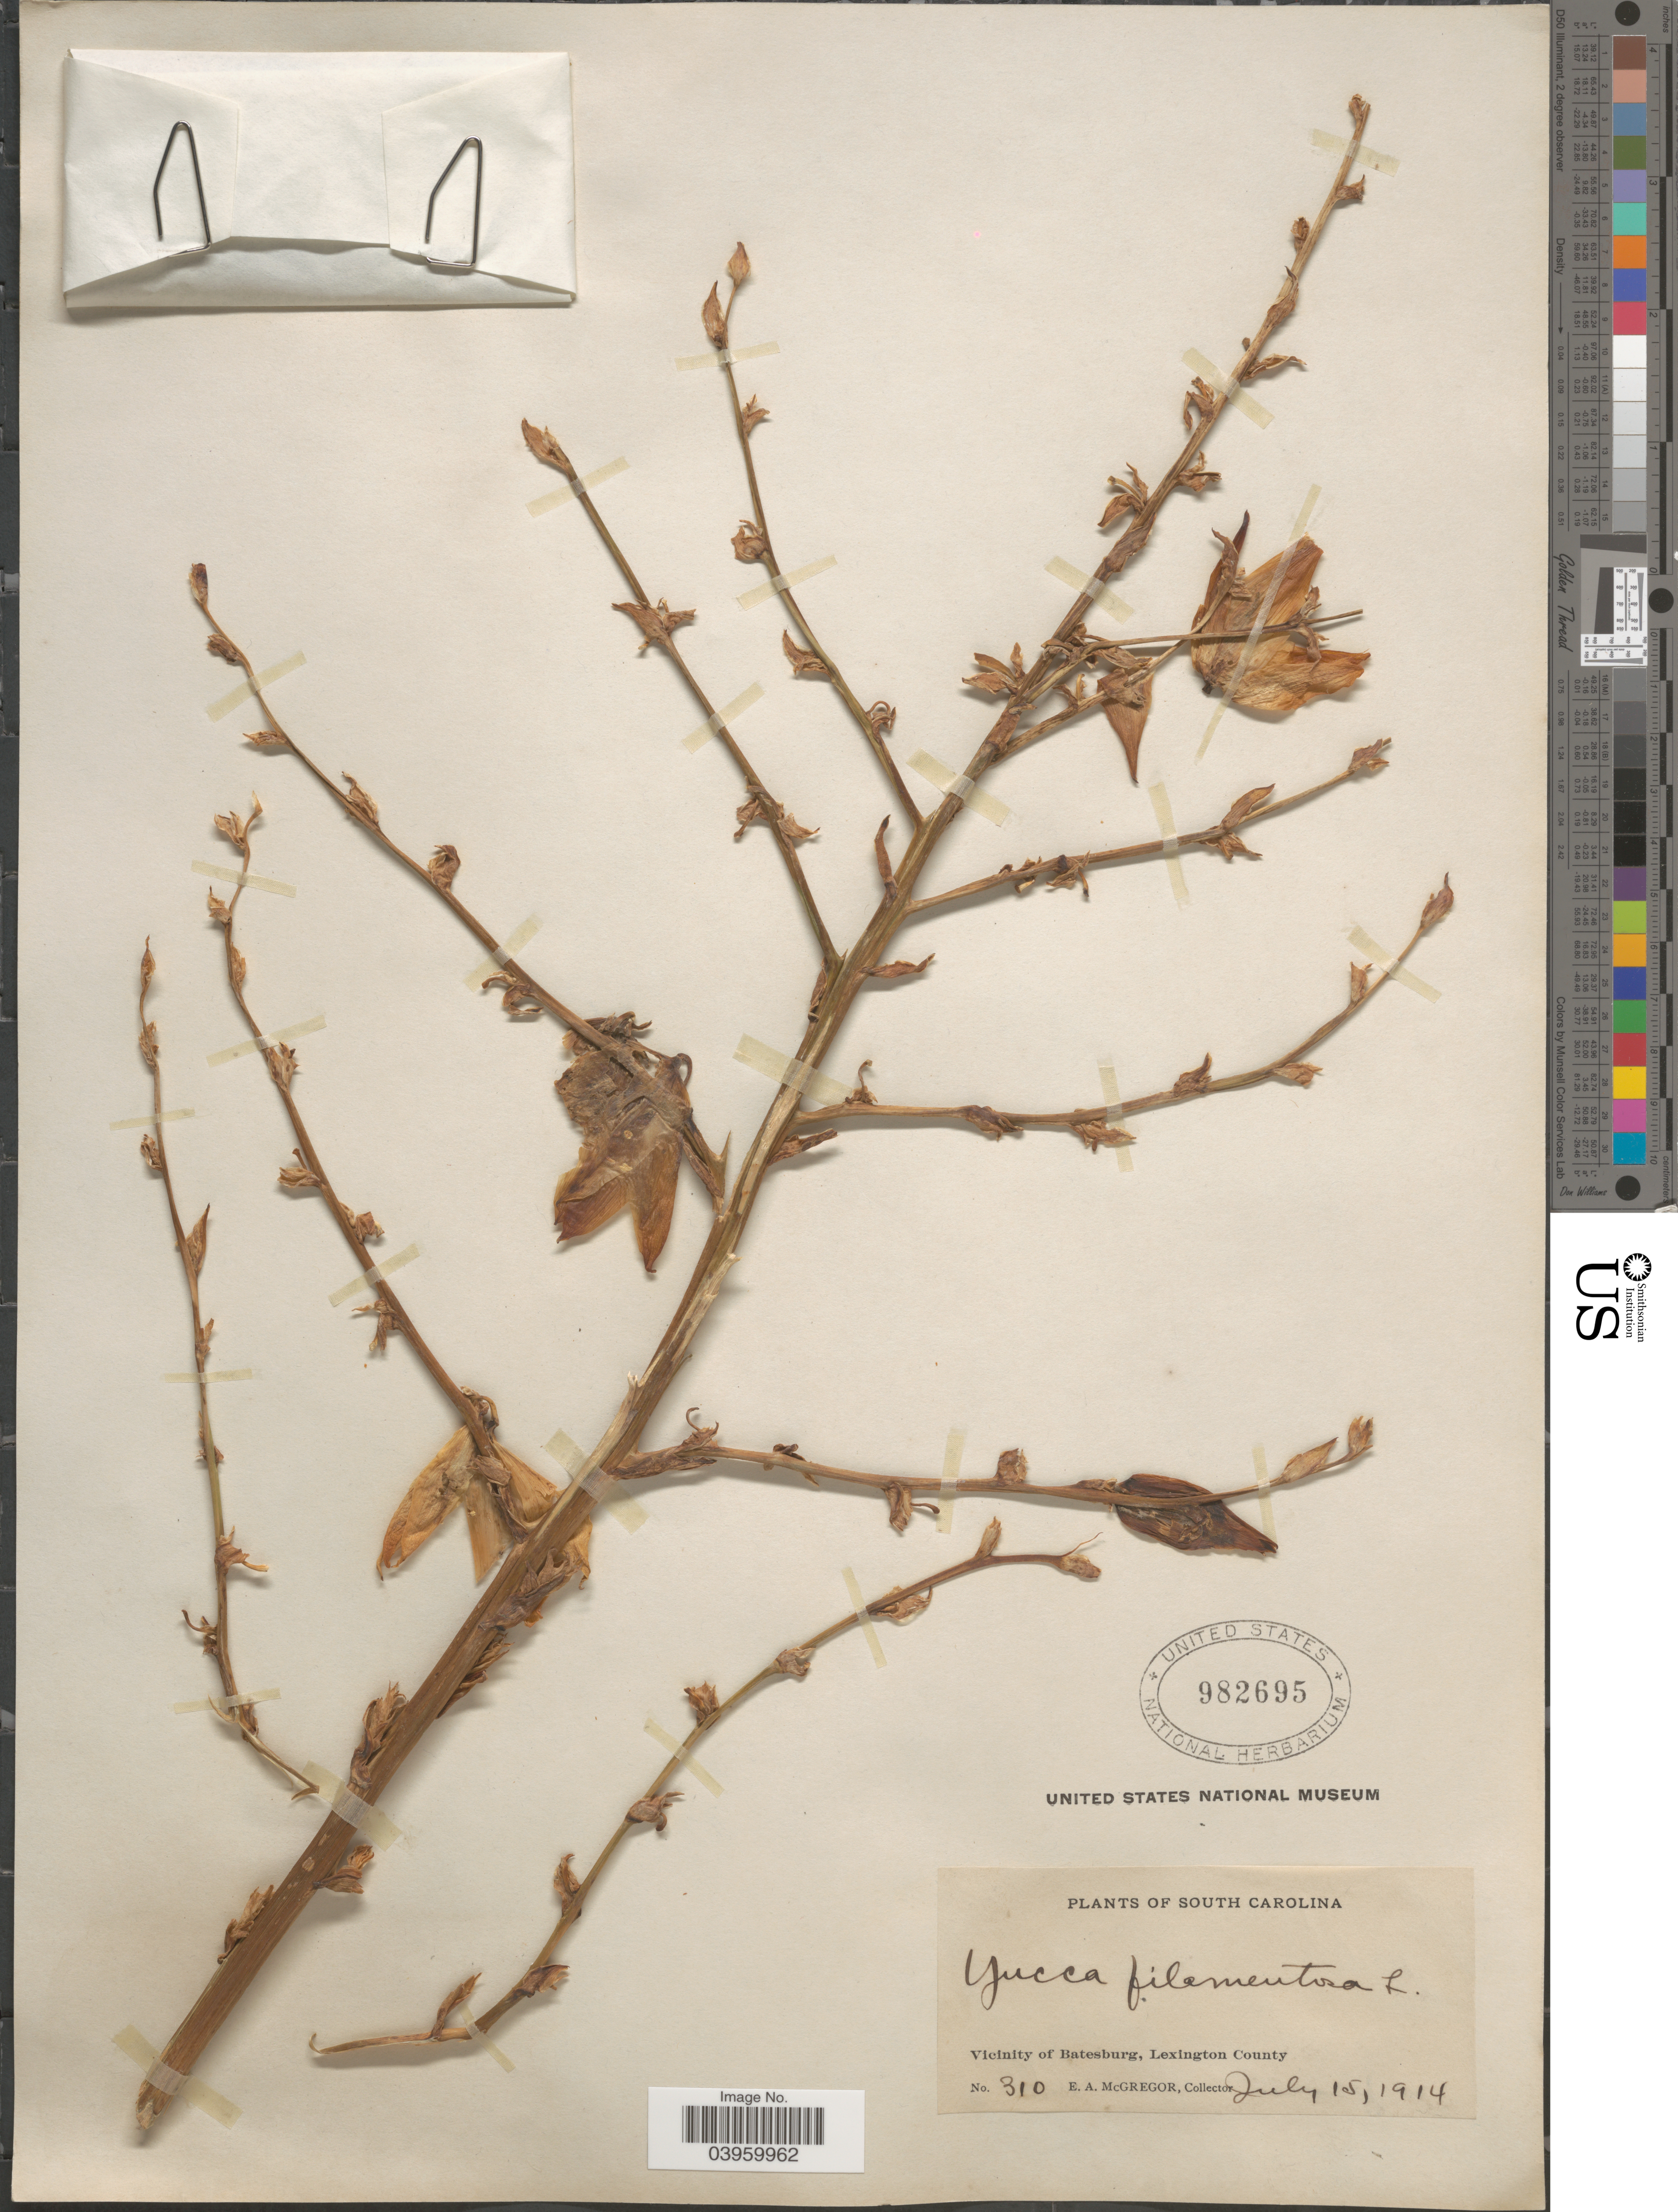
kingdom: Plantae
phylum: Tracheophyta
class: Liliopsida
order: Asparagales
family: Asparagaceae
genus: Yucca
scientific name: Yucca filamentosa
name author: L.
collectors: E. A. McGregor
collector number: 310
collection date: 1914-07-15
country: United States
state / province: South Carolina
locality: Vicinity of Batesburg, Lexington County.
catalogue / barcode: US 982695